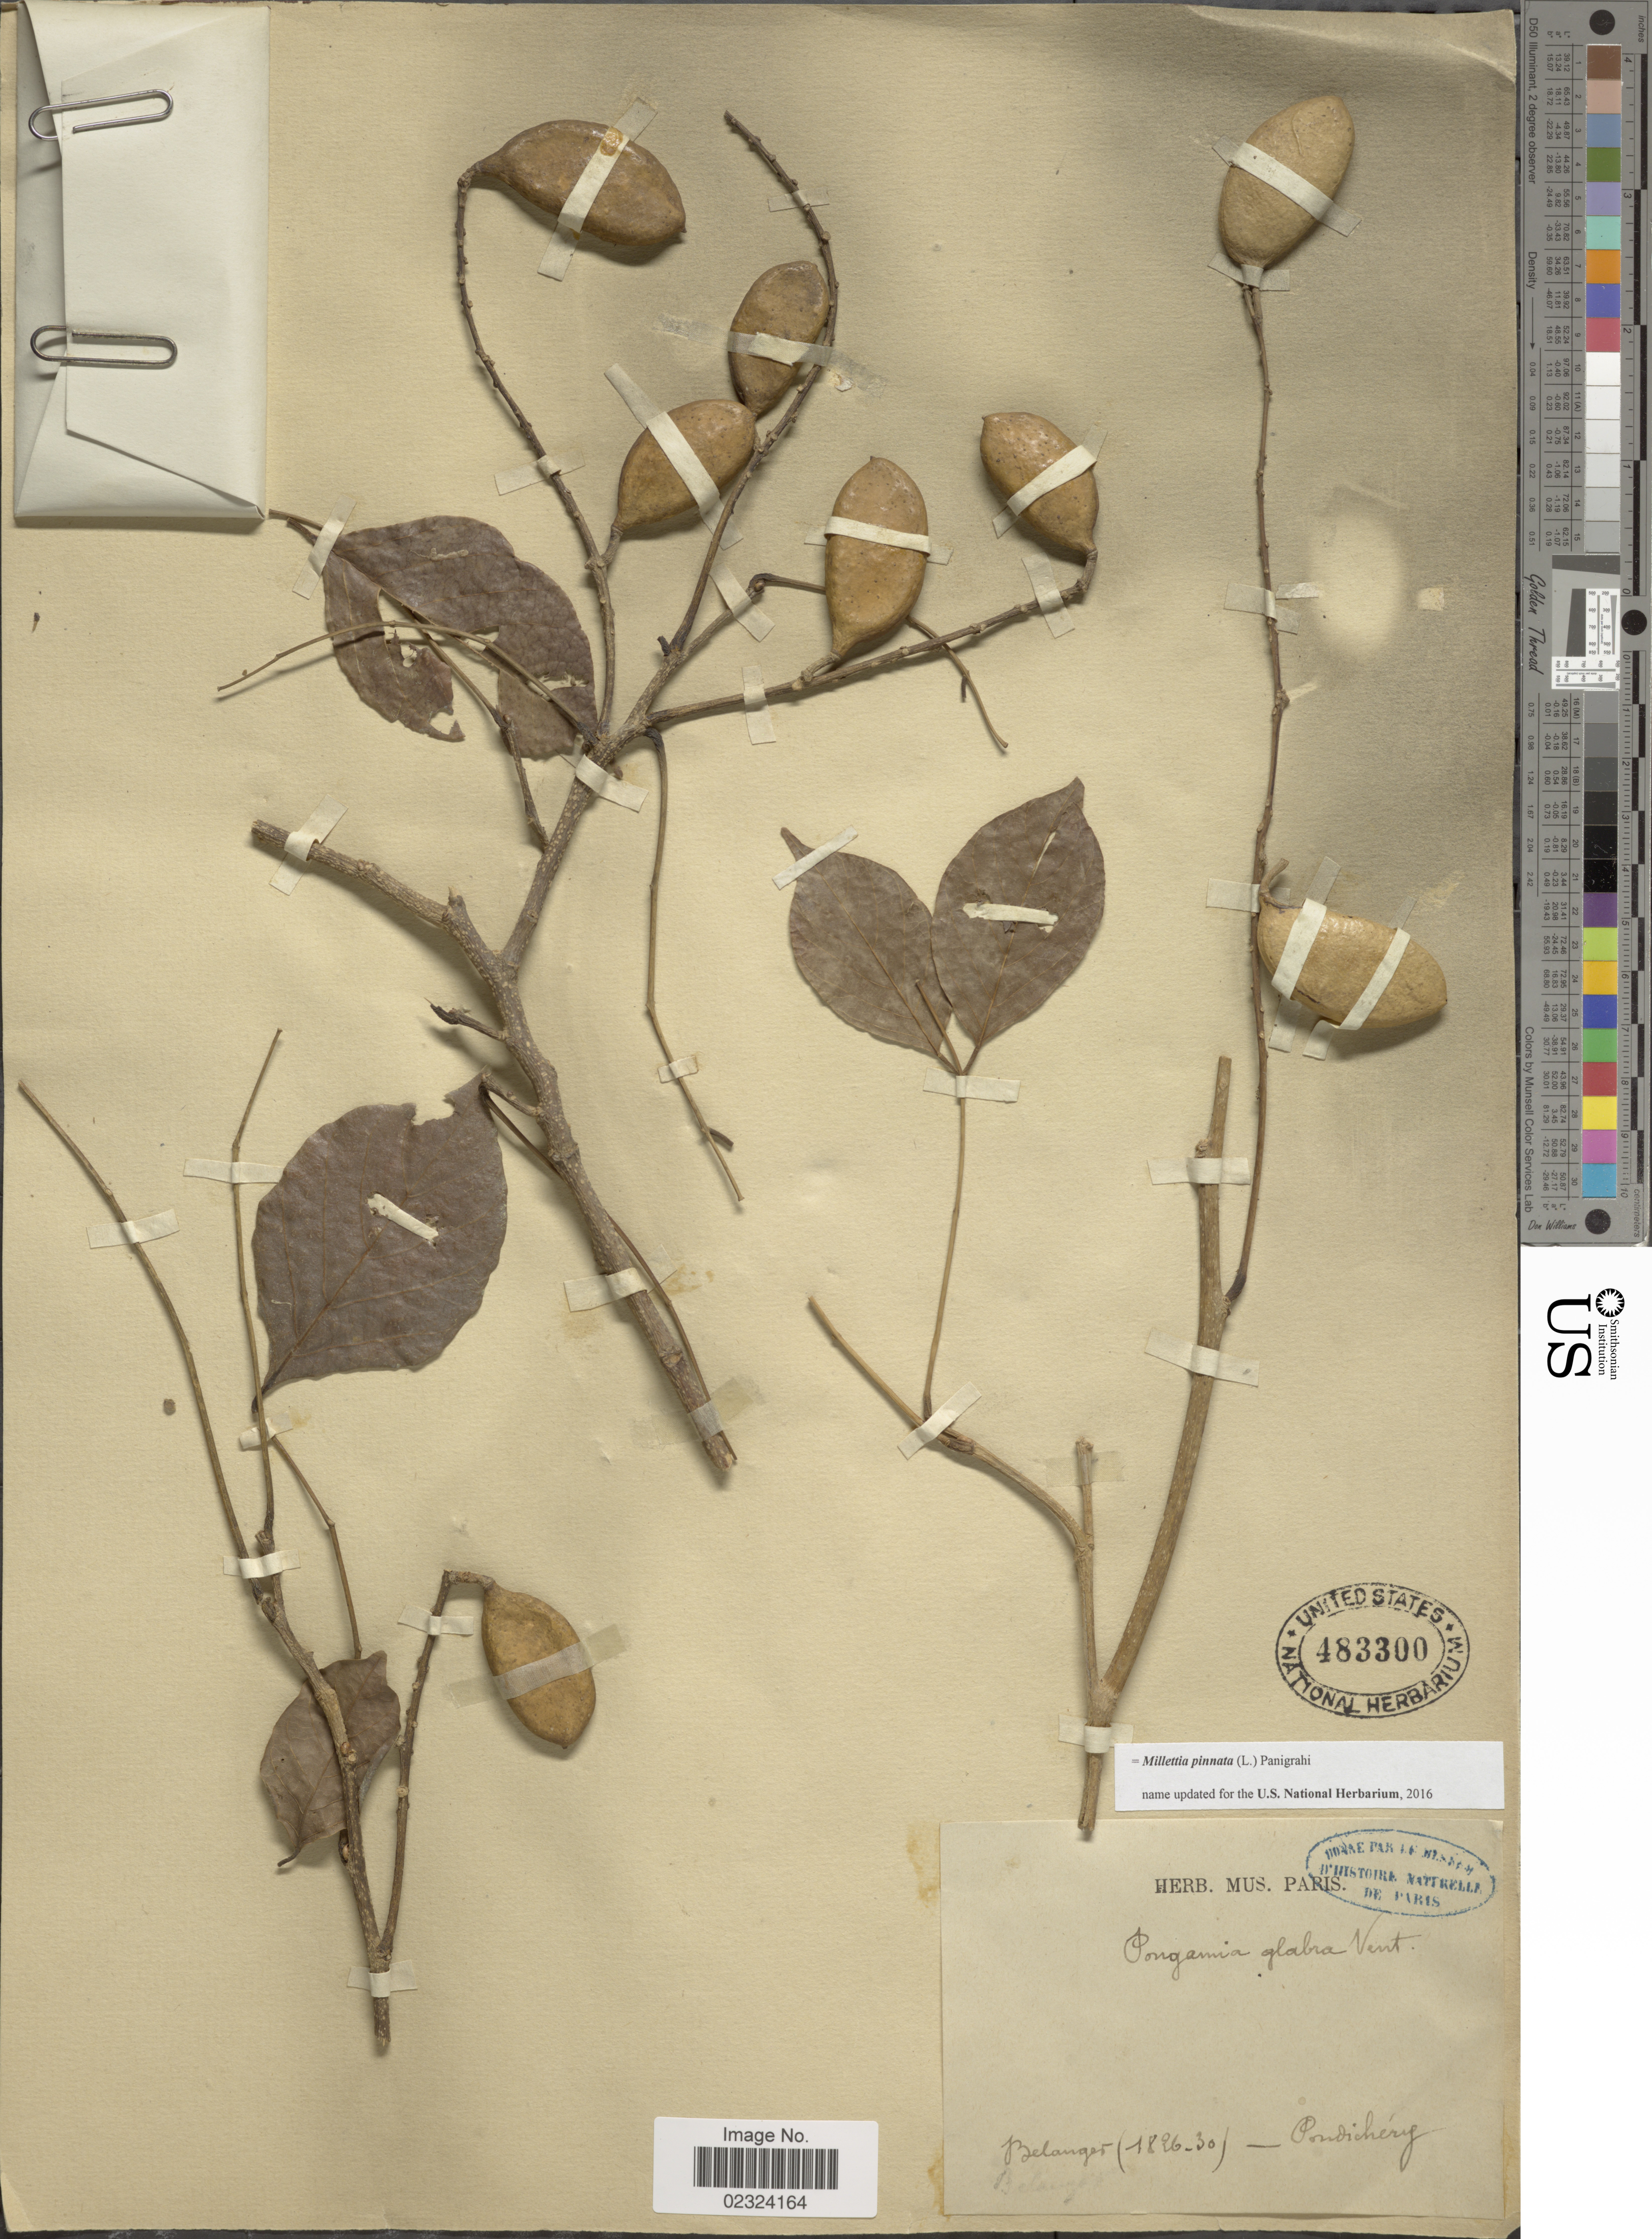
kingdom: Plantae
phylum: Tracheophyta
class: Magnoliopsida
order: Fabales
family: Fabaceae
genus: Millettia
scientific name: Millettia pinnata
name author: (L.) Panigrahi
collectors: Belanger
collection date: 1826/1830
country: India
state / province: Pondicherry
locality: Pondichery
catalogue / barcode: US 483300